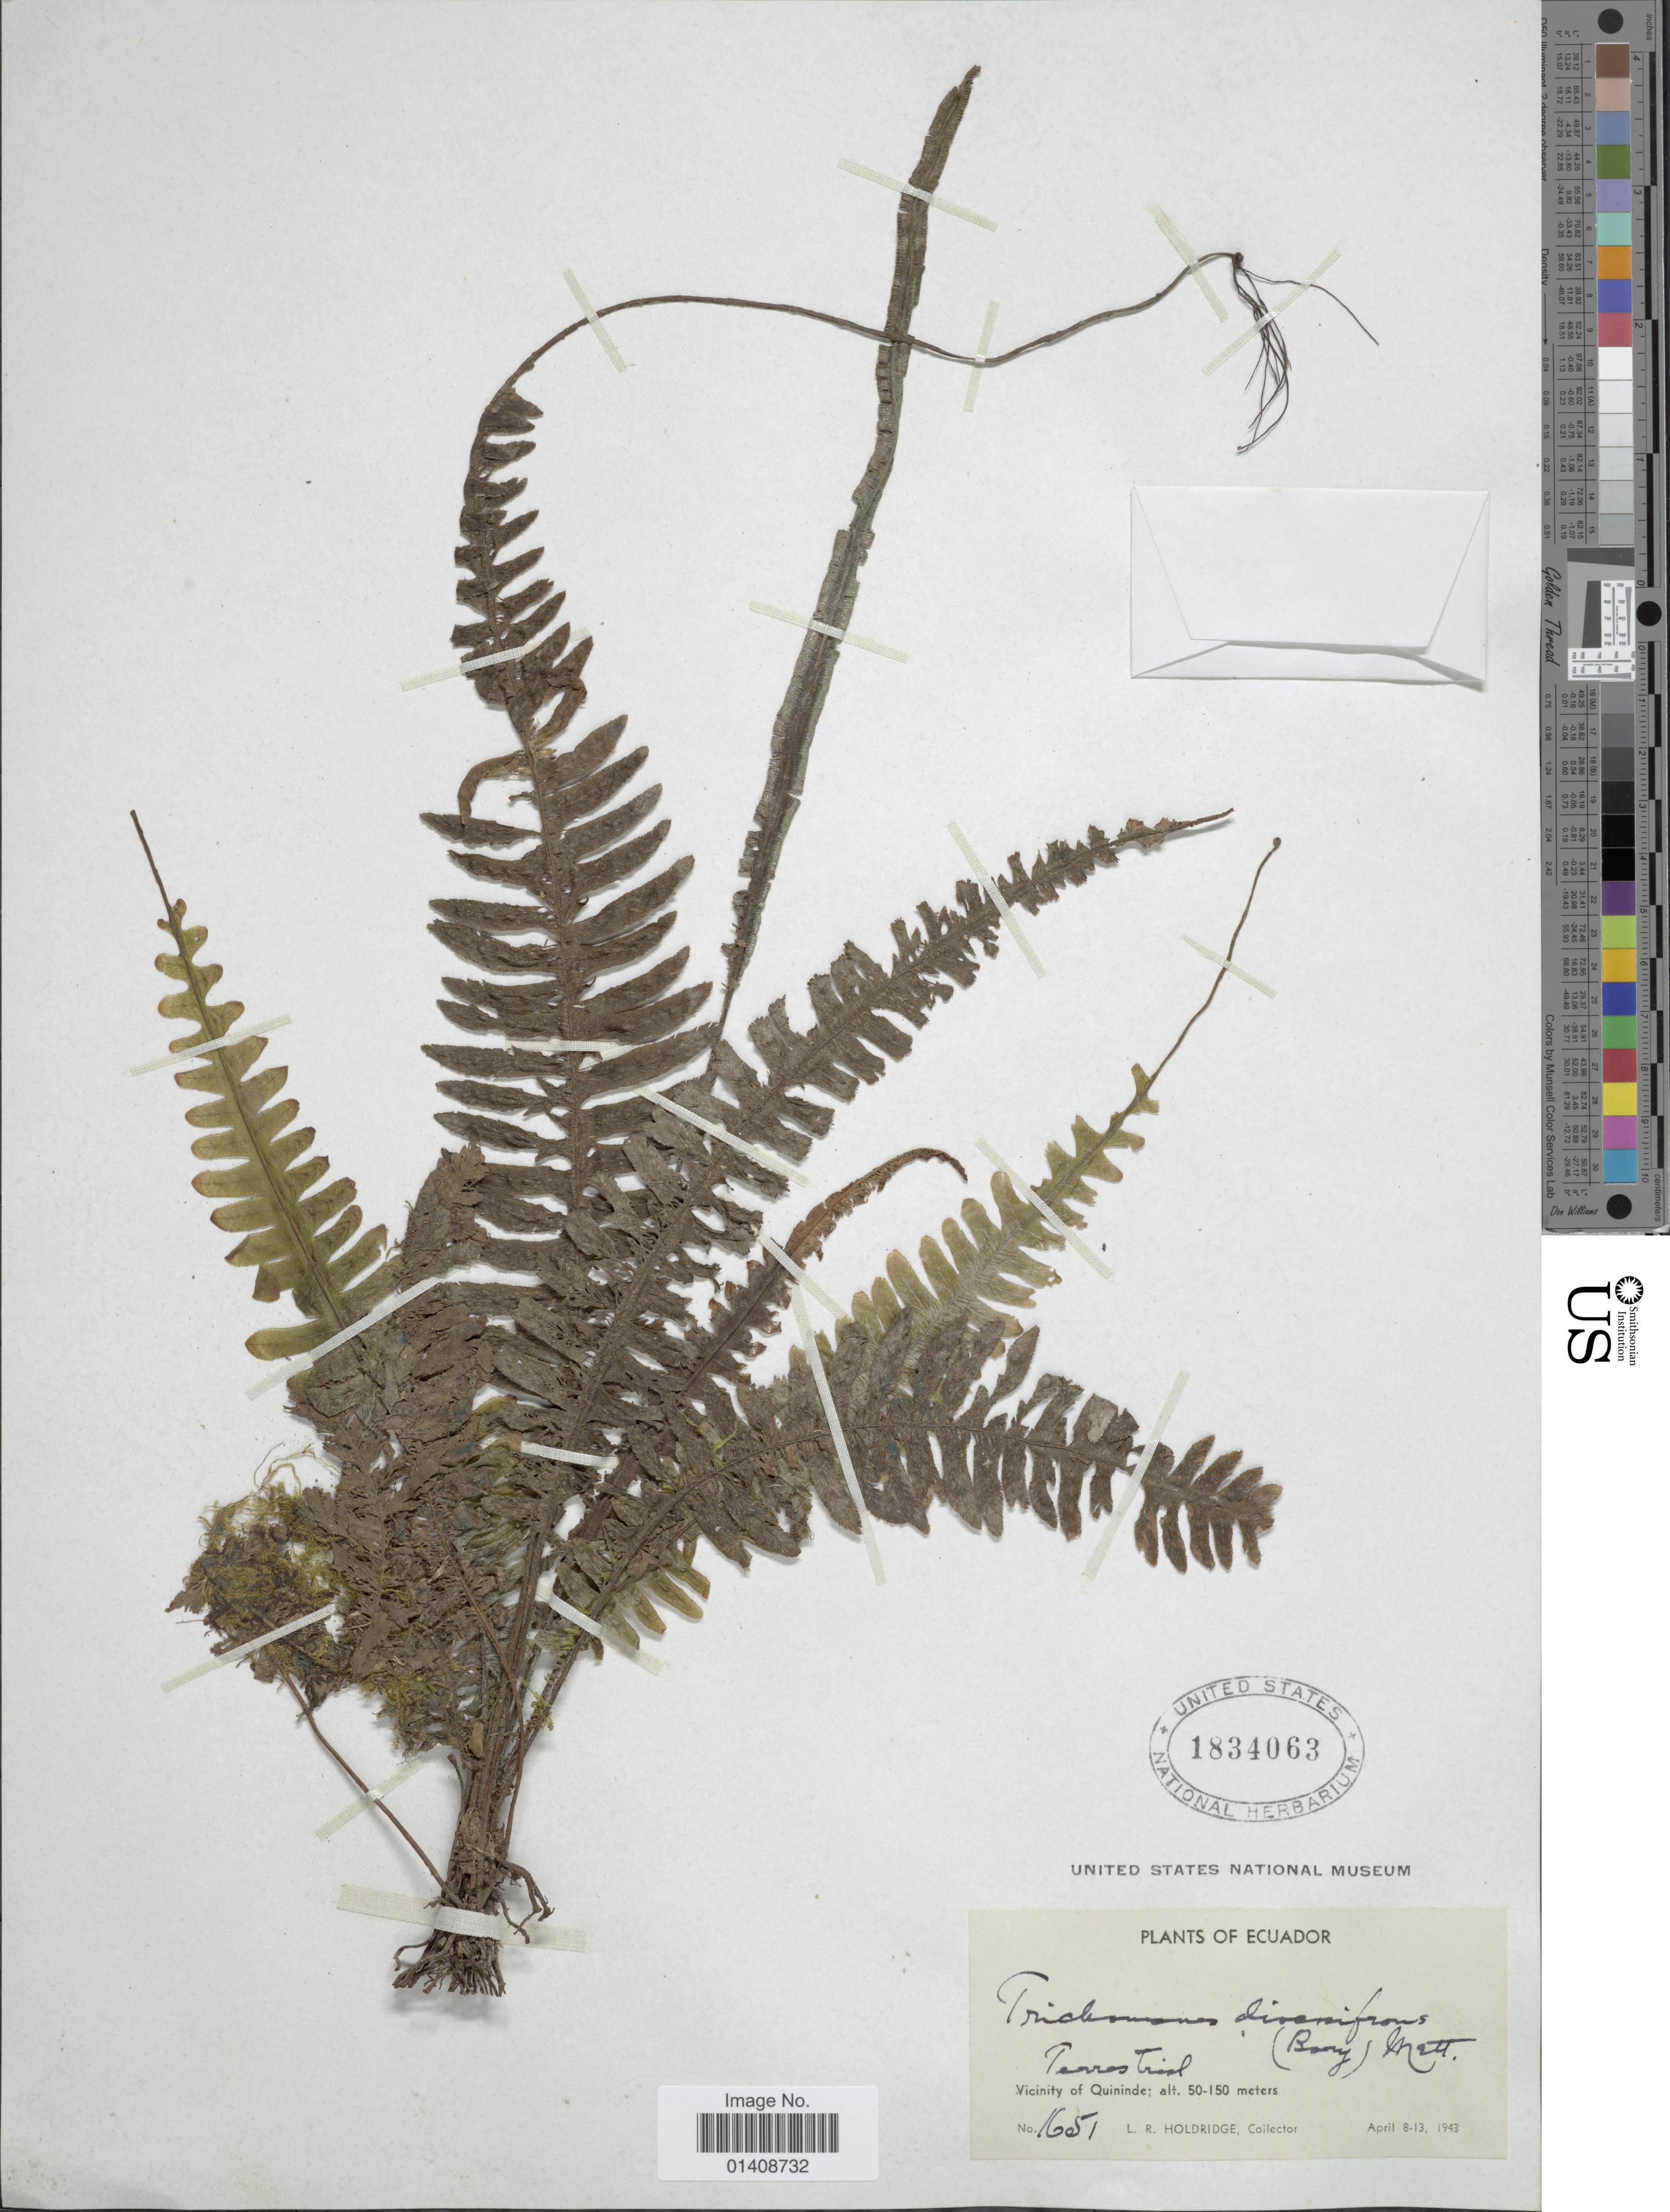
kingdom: Plantae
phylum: Tracheophyta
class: Polypodiopsida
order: Hymenophyllales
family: Hymenophyllaceae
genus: Trichomanes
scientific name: Trichomanes diversifrons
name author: (Bory) Mett. ex Sadeb.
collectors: L. Holdridge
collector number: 1651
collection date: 1943-04-08/1943-04-13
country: Ecuador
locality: Vicinity of Quininde.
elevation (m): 50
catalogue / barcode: US 1834063